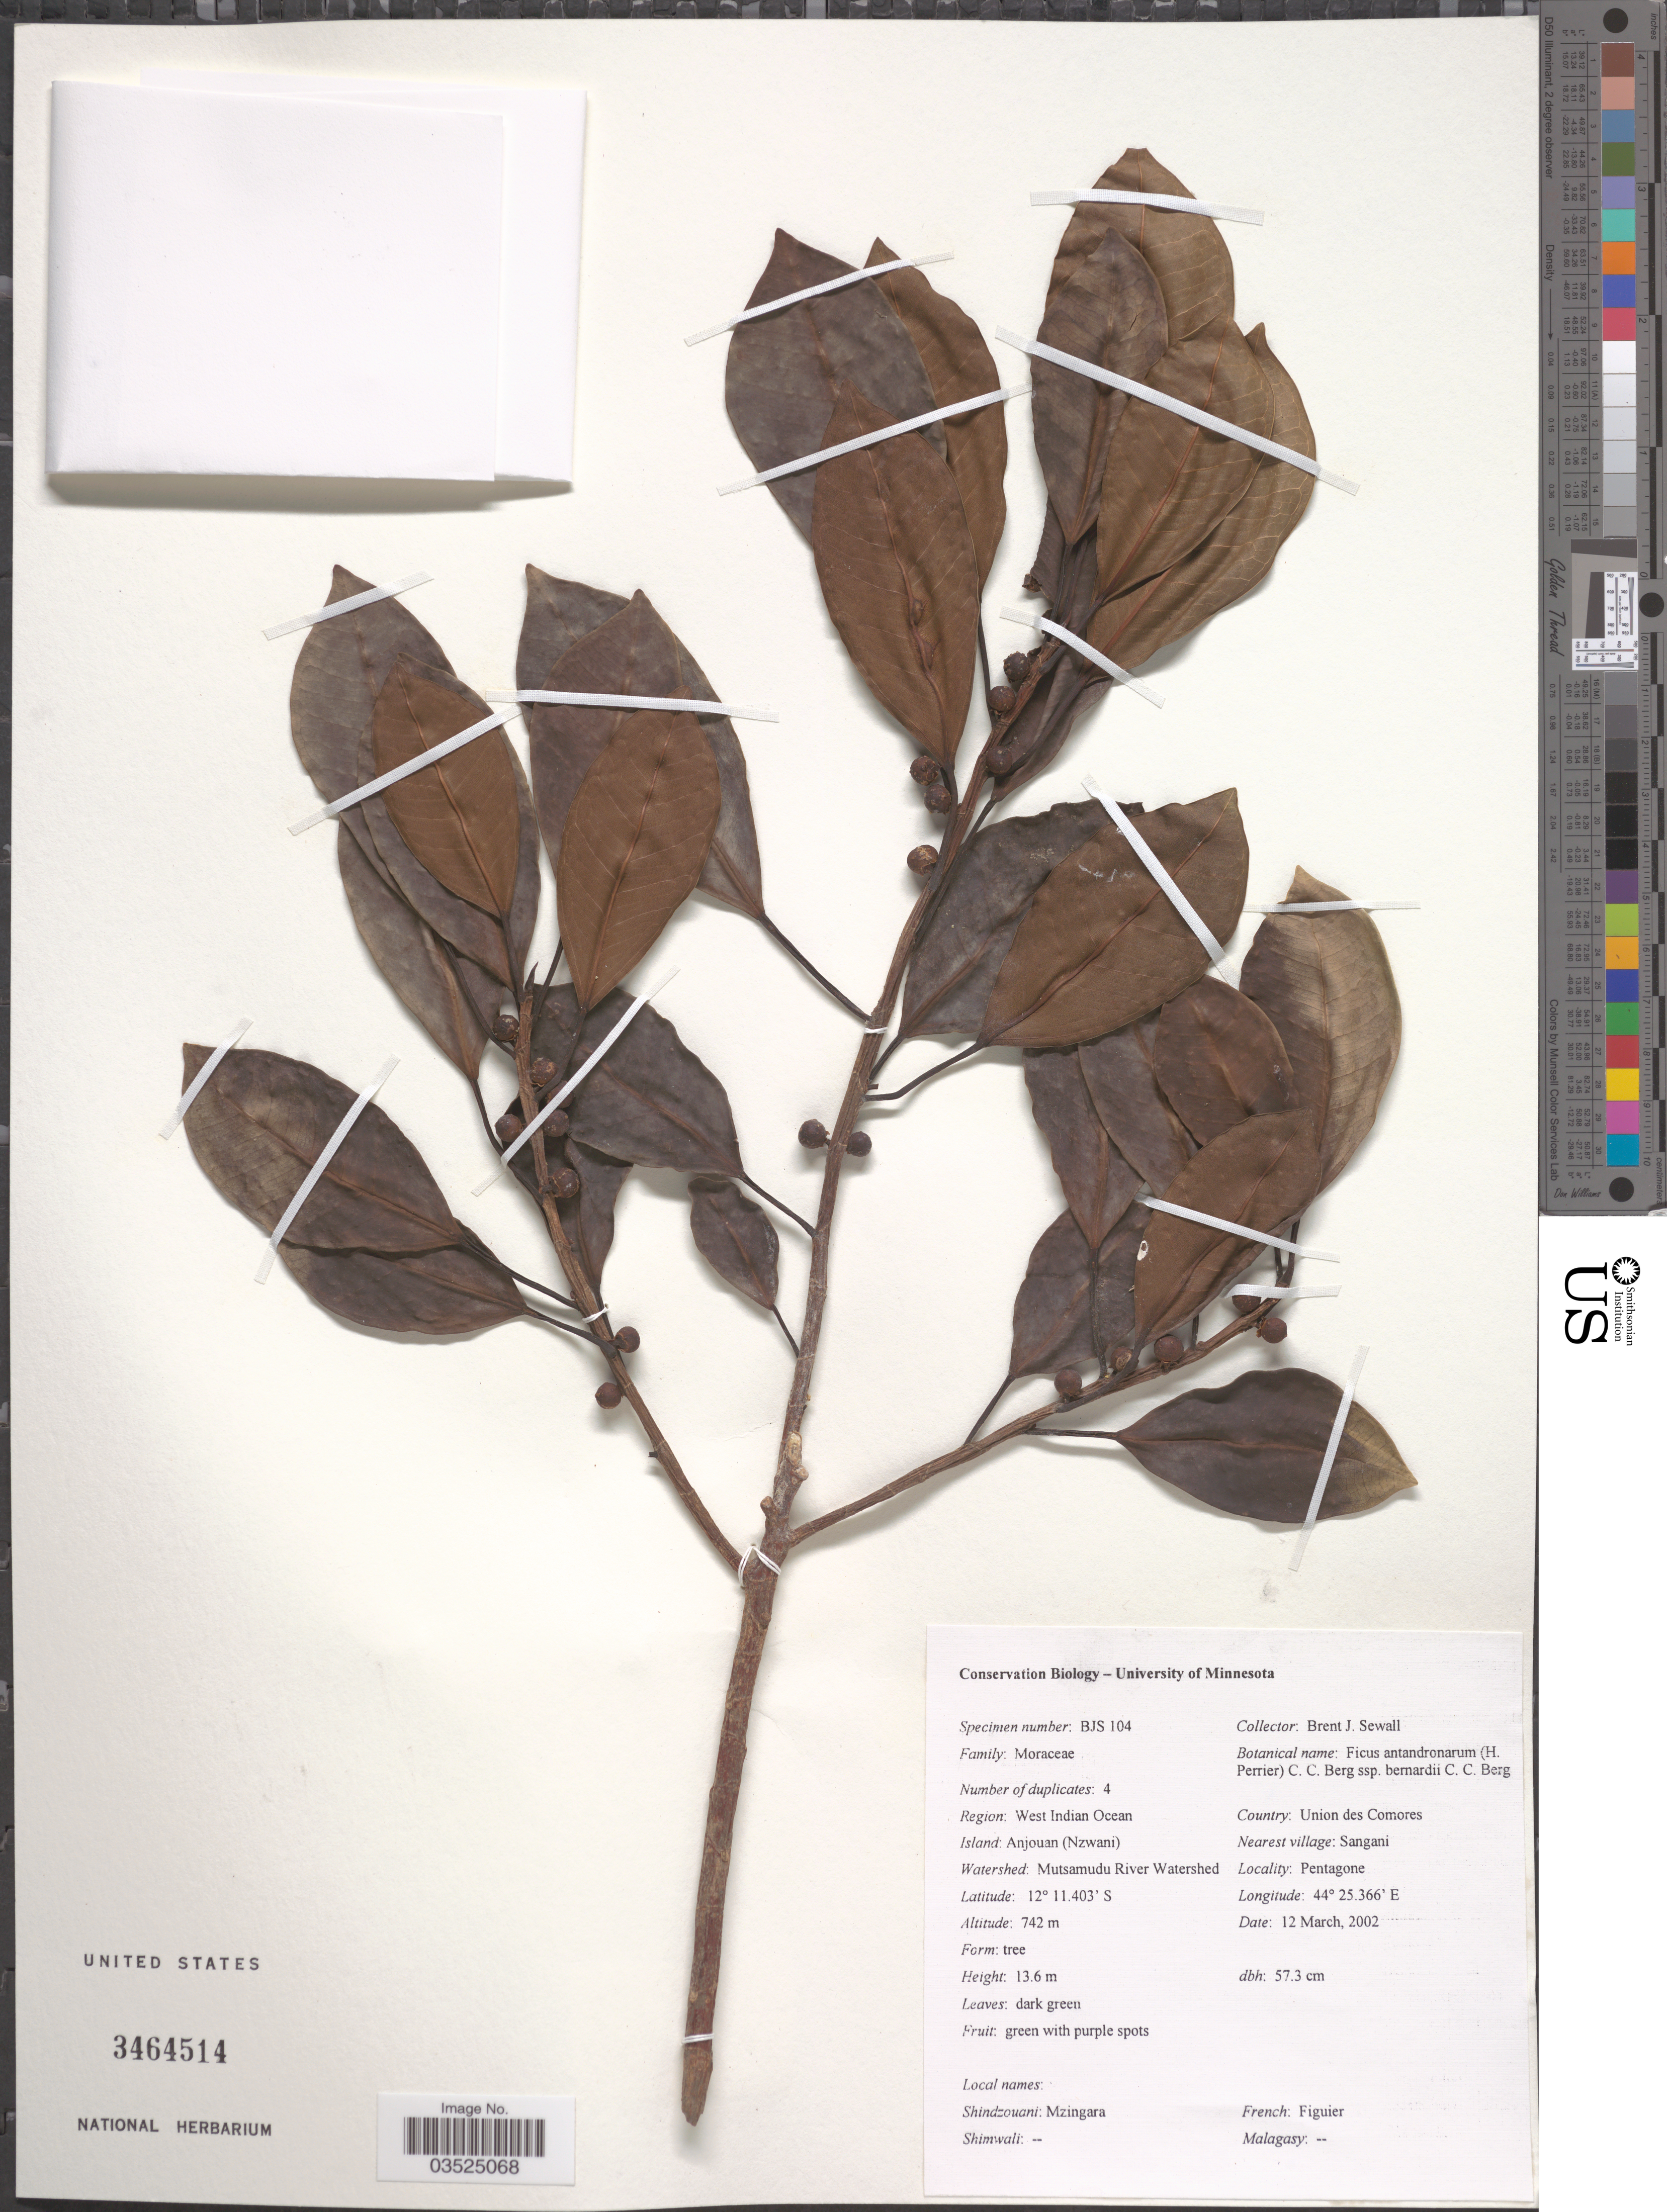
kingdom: Plantae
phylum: Tracheophyta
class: Magnoliopsida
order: Rosales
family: Moraceae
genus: Ficus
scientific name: Ficus antandronarum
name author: (H. Perrier) C.C. Berg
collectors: B. Sewall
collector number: BJS104?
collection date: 2002-03-12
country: Comoros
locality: Region: West Indian Ocean. Island: Anjouan (Nzwani). Watershed: Mutsamudu River Watershed. Country: Union des Comores. Nearest village: Sangani. Pentagone.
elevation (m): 742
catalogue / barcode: US 3464514